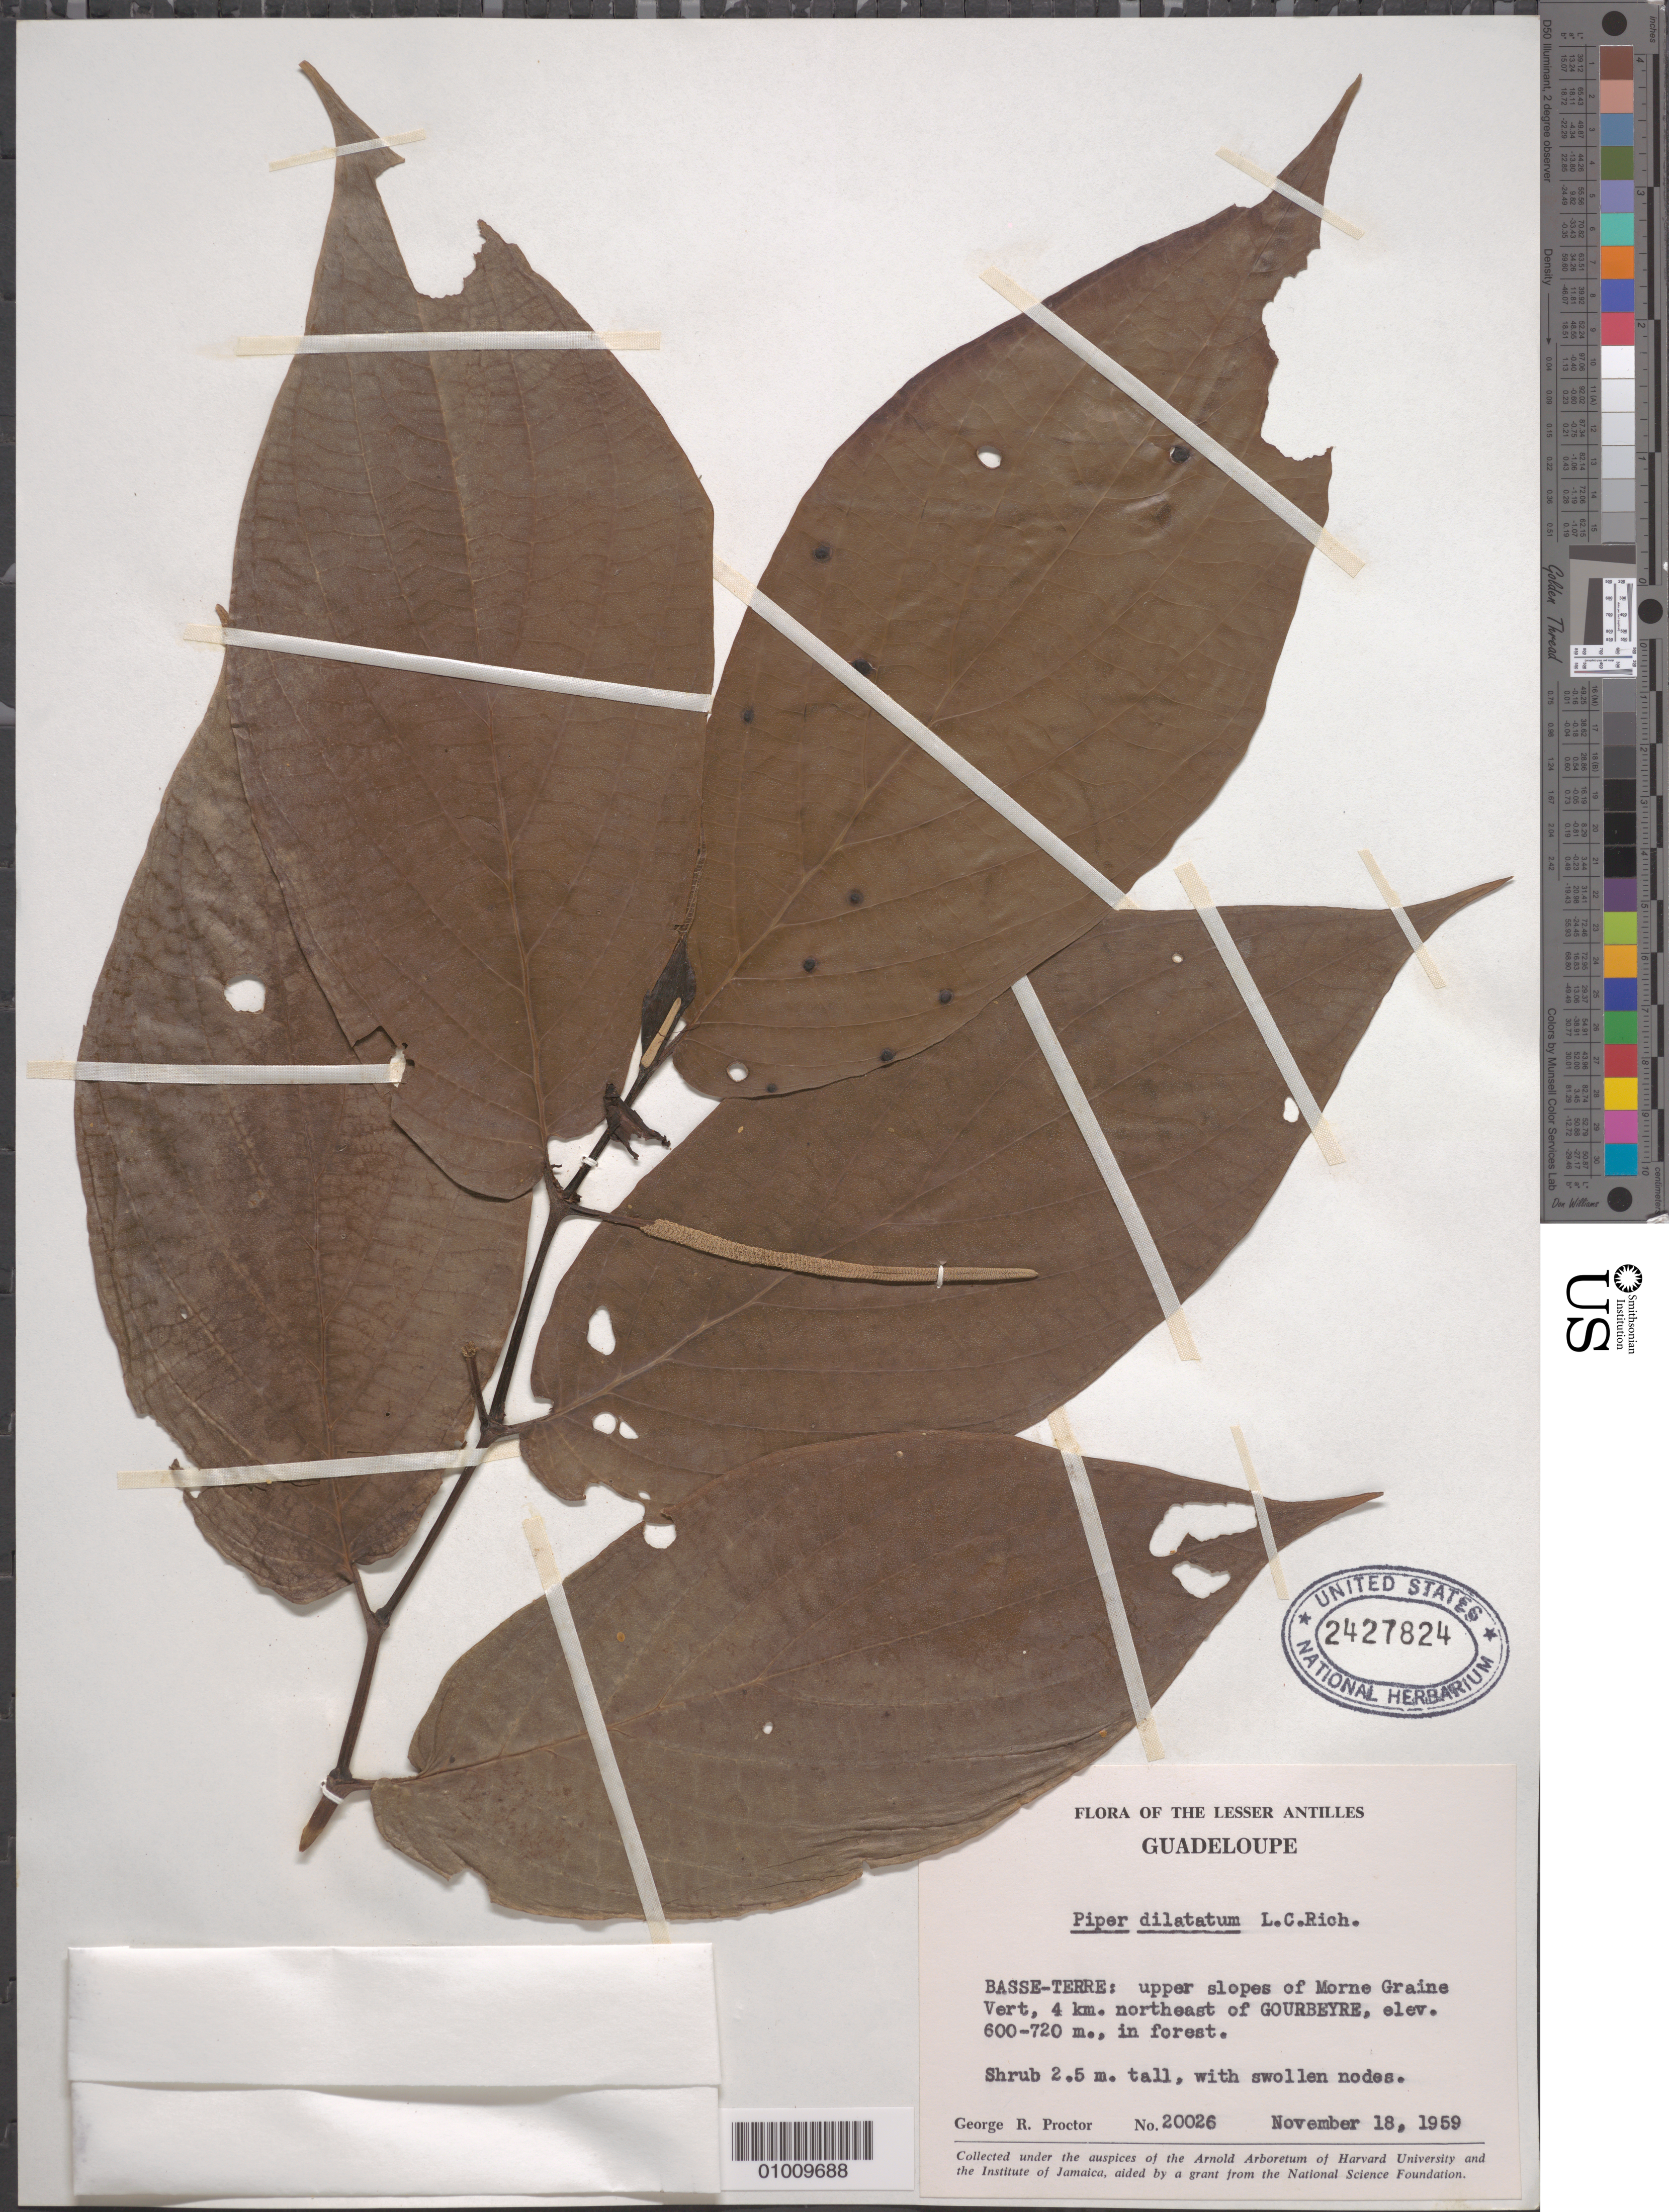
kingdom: Plantae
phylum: Tracheophyta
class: Magnoliopsida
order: Piperales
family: Piperaceae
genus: Piper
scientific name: Piper dilatatum var. dilatatum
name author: Rich.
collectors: G. R. Proctor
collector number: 20026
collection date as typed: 18 Nov 1959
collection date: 1959-11-18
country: Guadeloupe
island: Basse Terre [Guadeloupe]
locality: Basse-Terre: upper slopes of Morne Graine Vert, 4km NE of Gourbeyre in the forest.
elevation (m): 600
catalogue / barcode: US 2427824